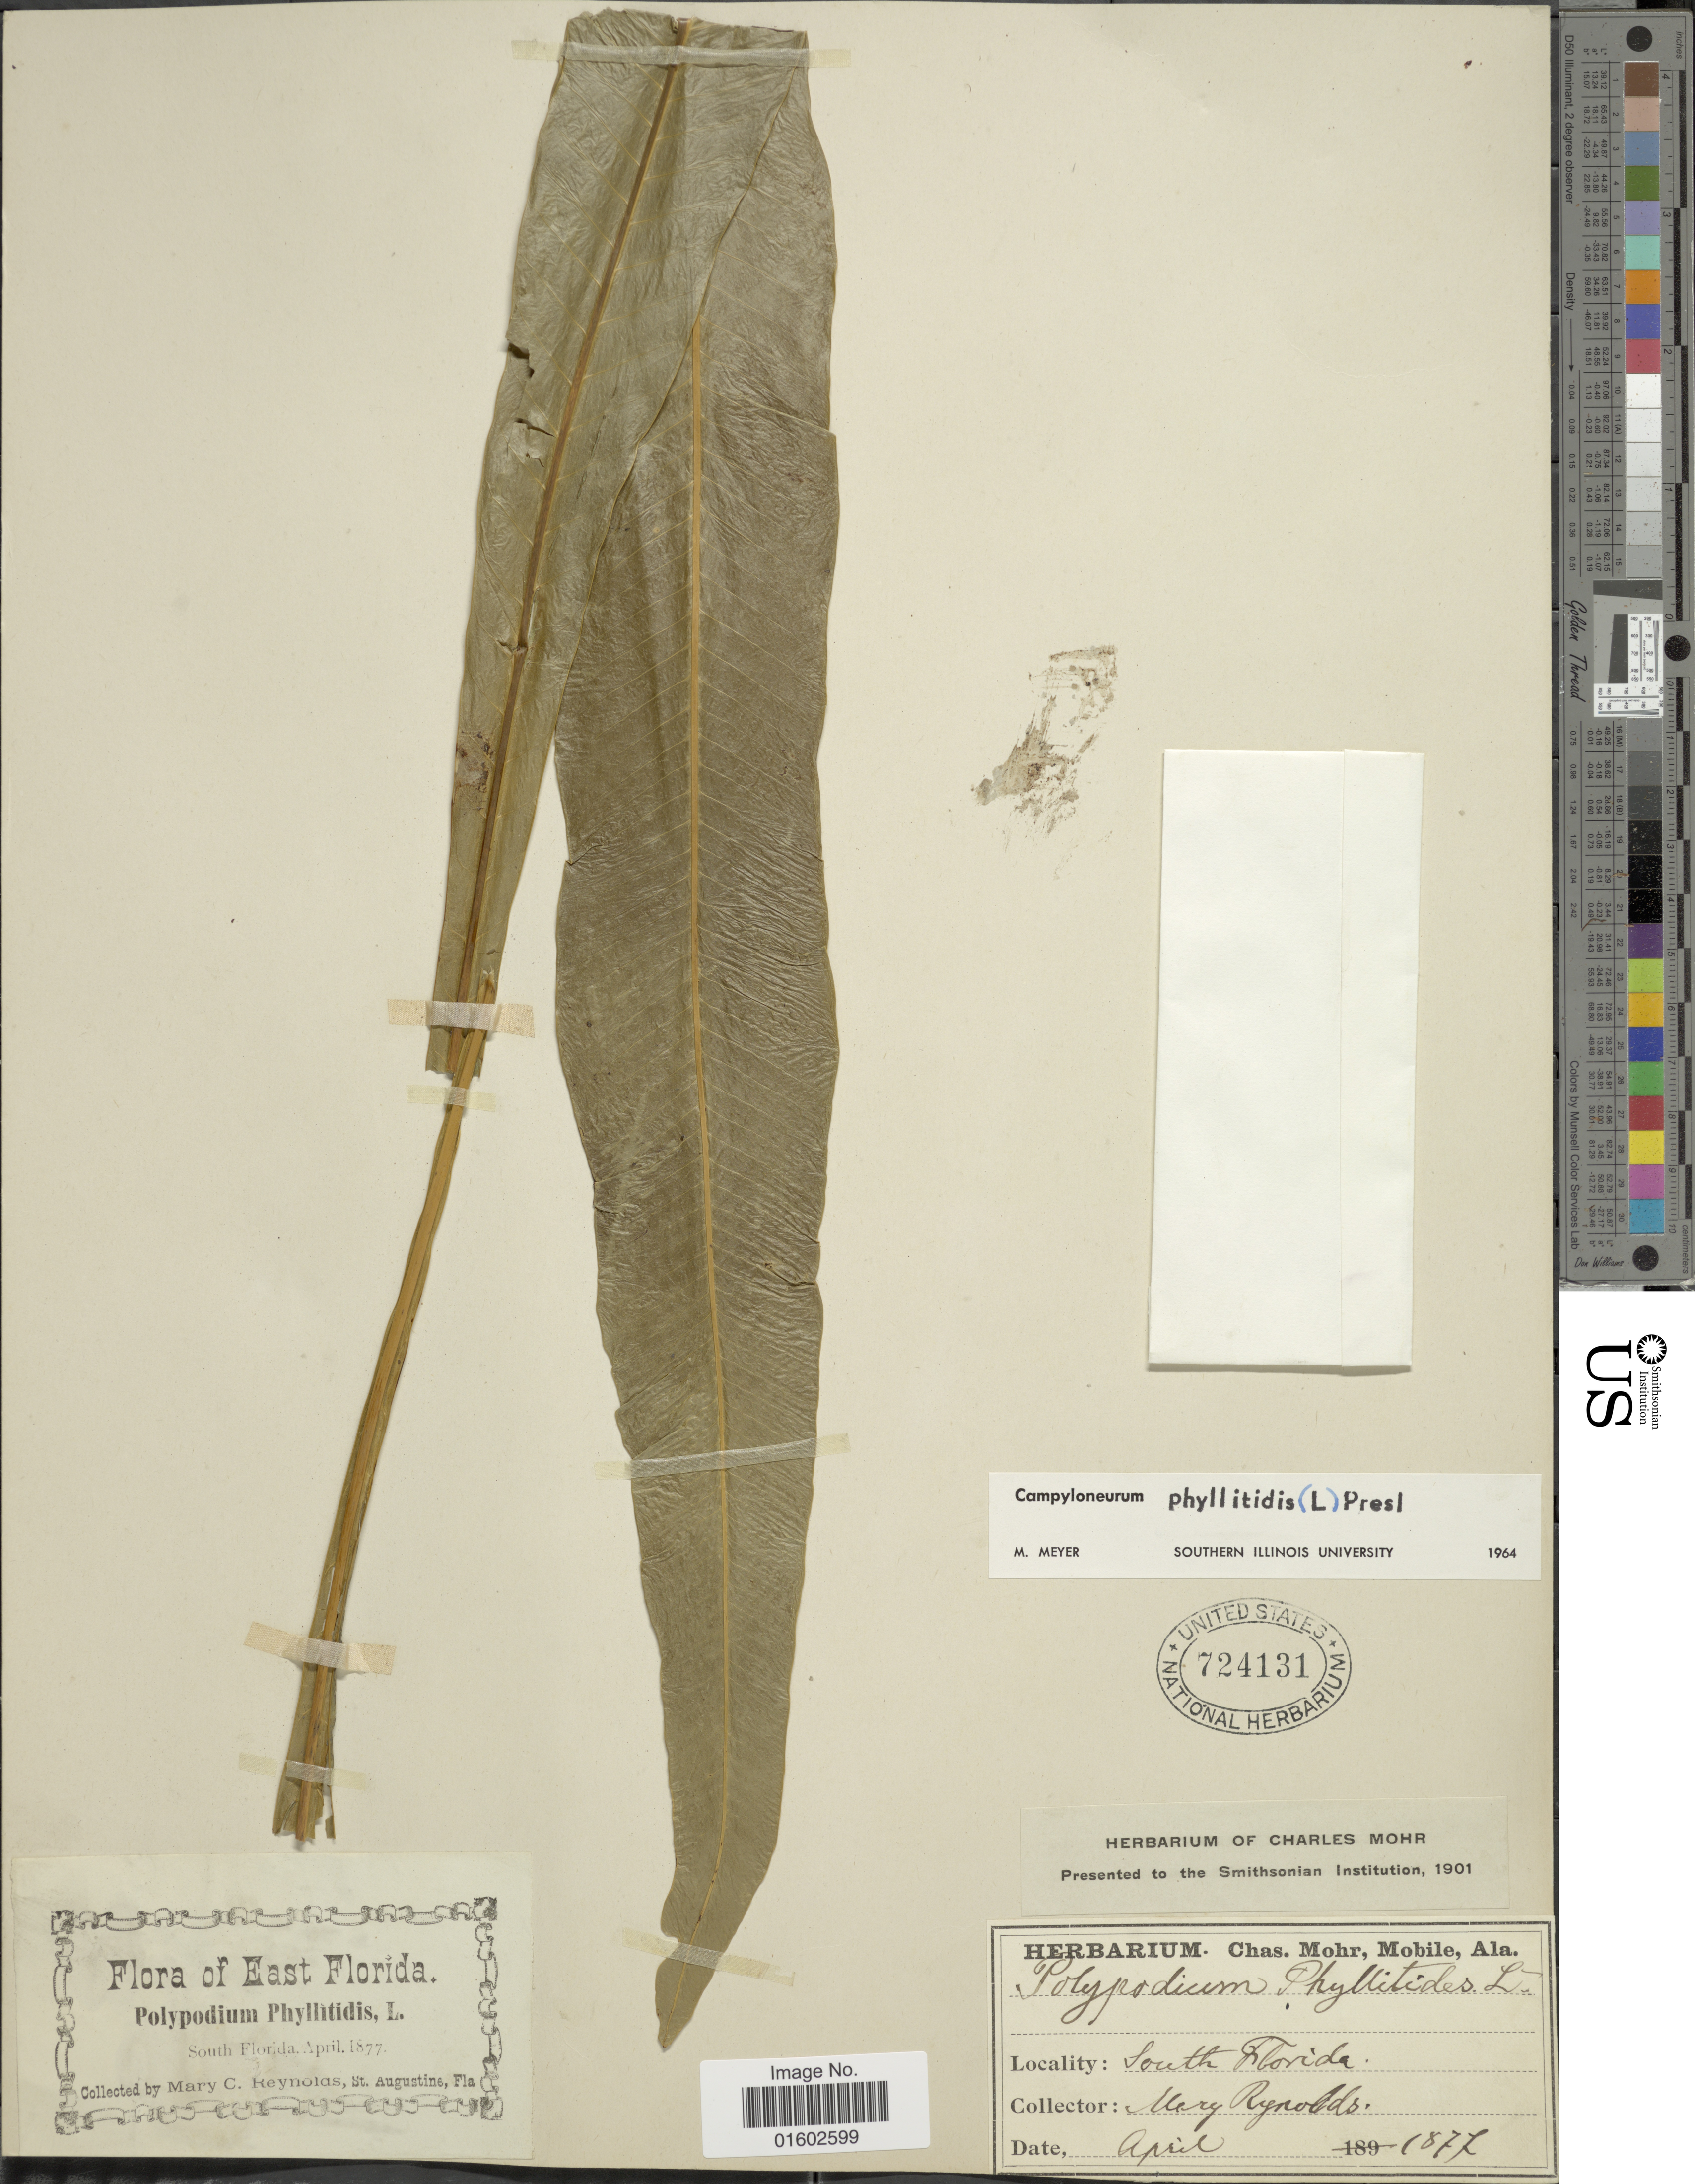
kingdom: Plantae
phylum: Tracheophyta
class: Polypodiopsida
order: Polypodiales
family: Polypodiaceae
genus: Campyloneurum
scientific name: Campyloneurum phyllitidis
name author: (L.) C. Presl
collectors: M. Reynolds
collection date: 1877-04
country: United States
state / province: Florida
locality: South Florida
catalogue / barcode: US 724131